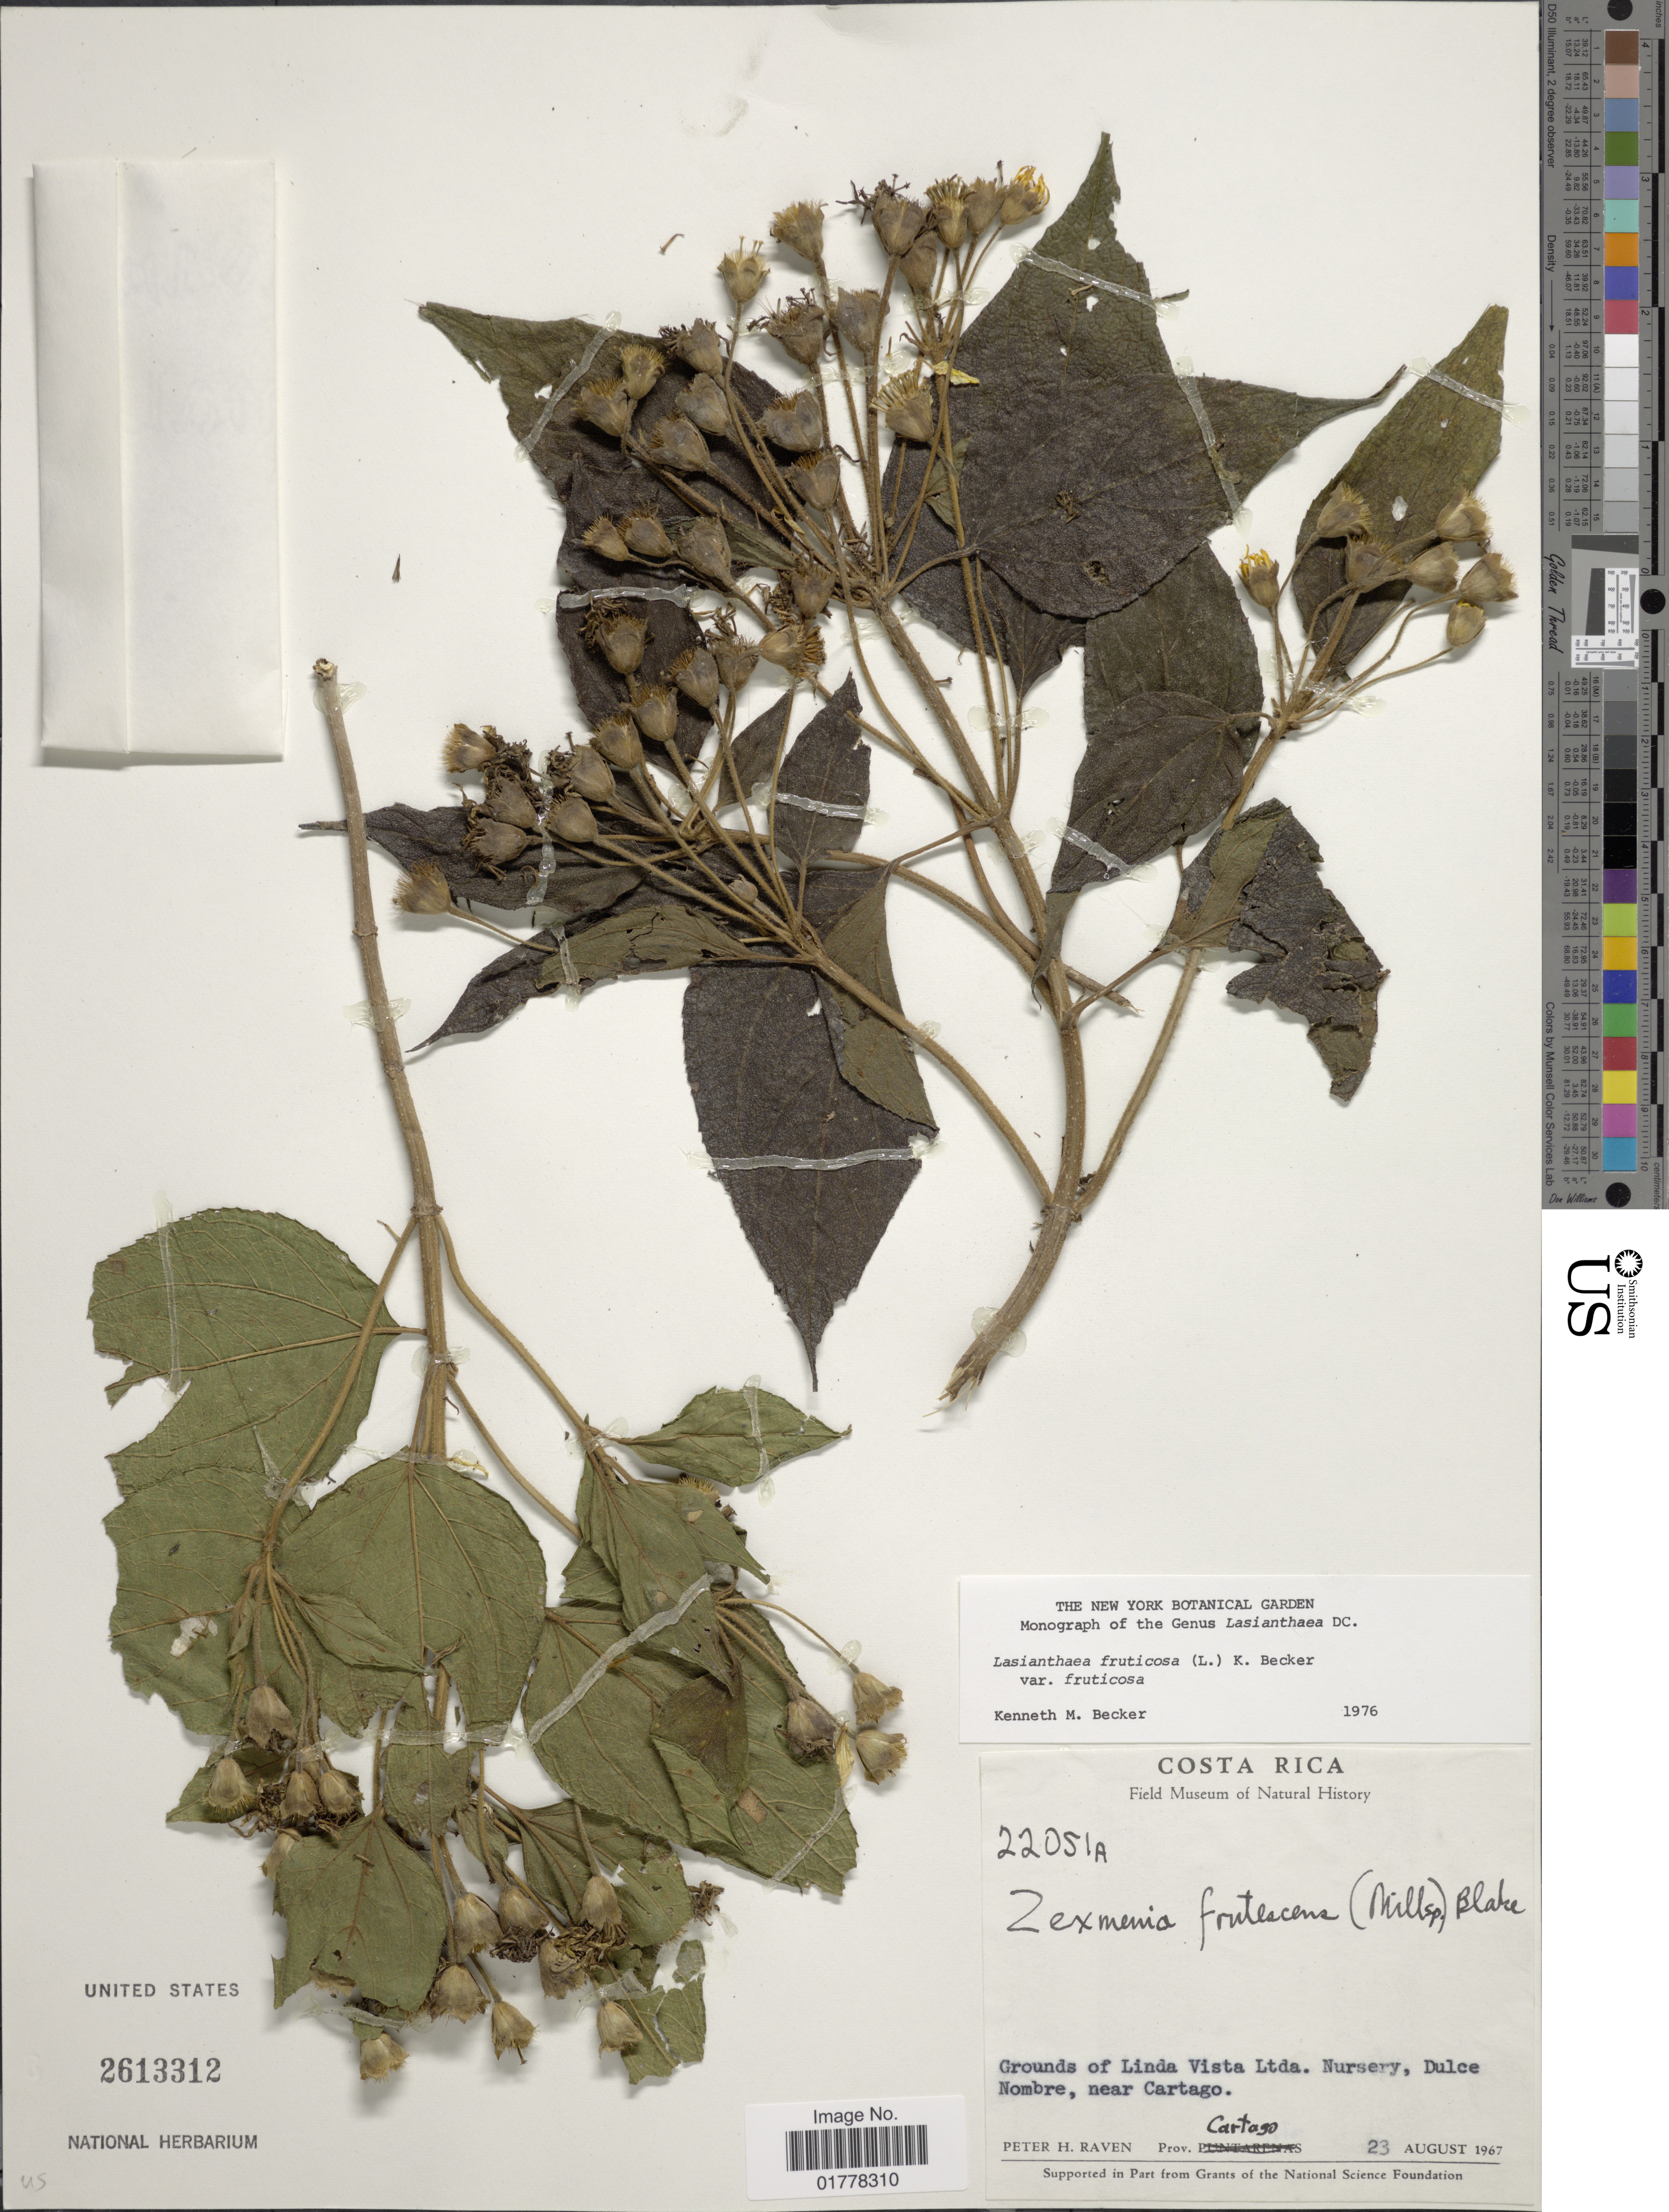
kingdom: Plantae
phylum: Tracheophyta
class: Magnoliopsida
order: Asterales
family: Asteraceae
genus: Lasianthaea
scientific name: Lasianthaea fruticosa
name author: (L.) K.M. Becker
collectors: P. Raven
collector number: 22051A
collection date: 1967-08-23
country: Costa Rica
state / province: Cartago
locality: Grounds of Linda Vista Ltda. Nursery, Dulce Nombre, near Cartago. Prov. Cartago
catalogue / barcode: US 2613312